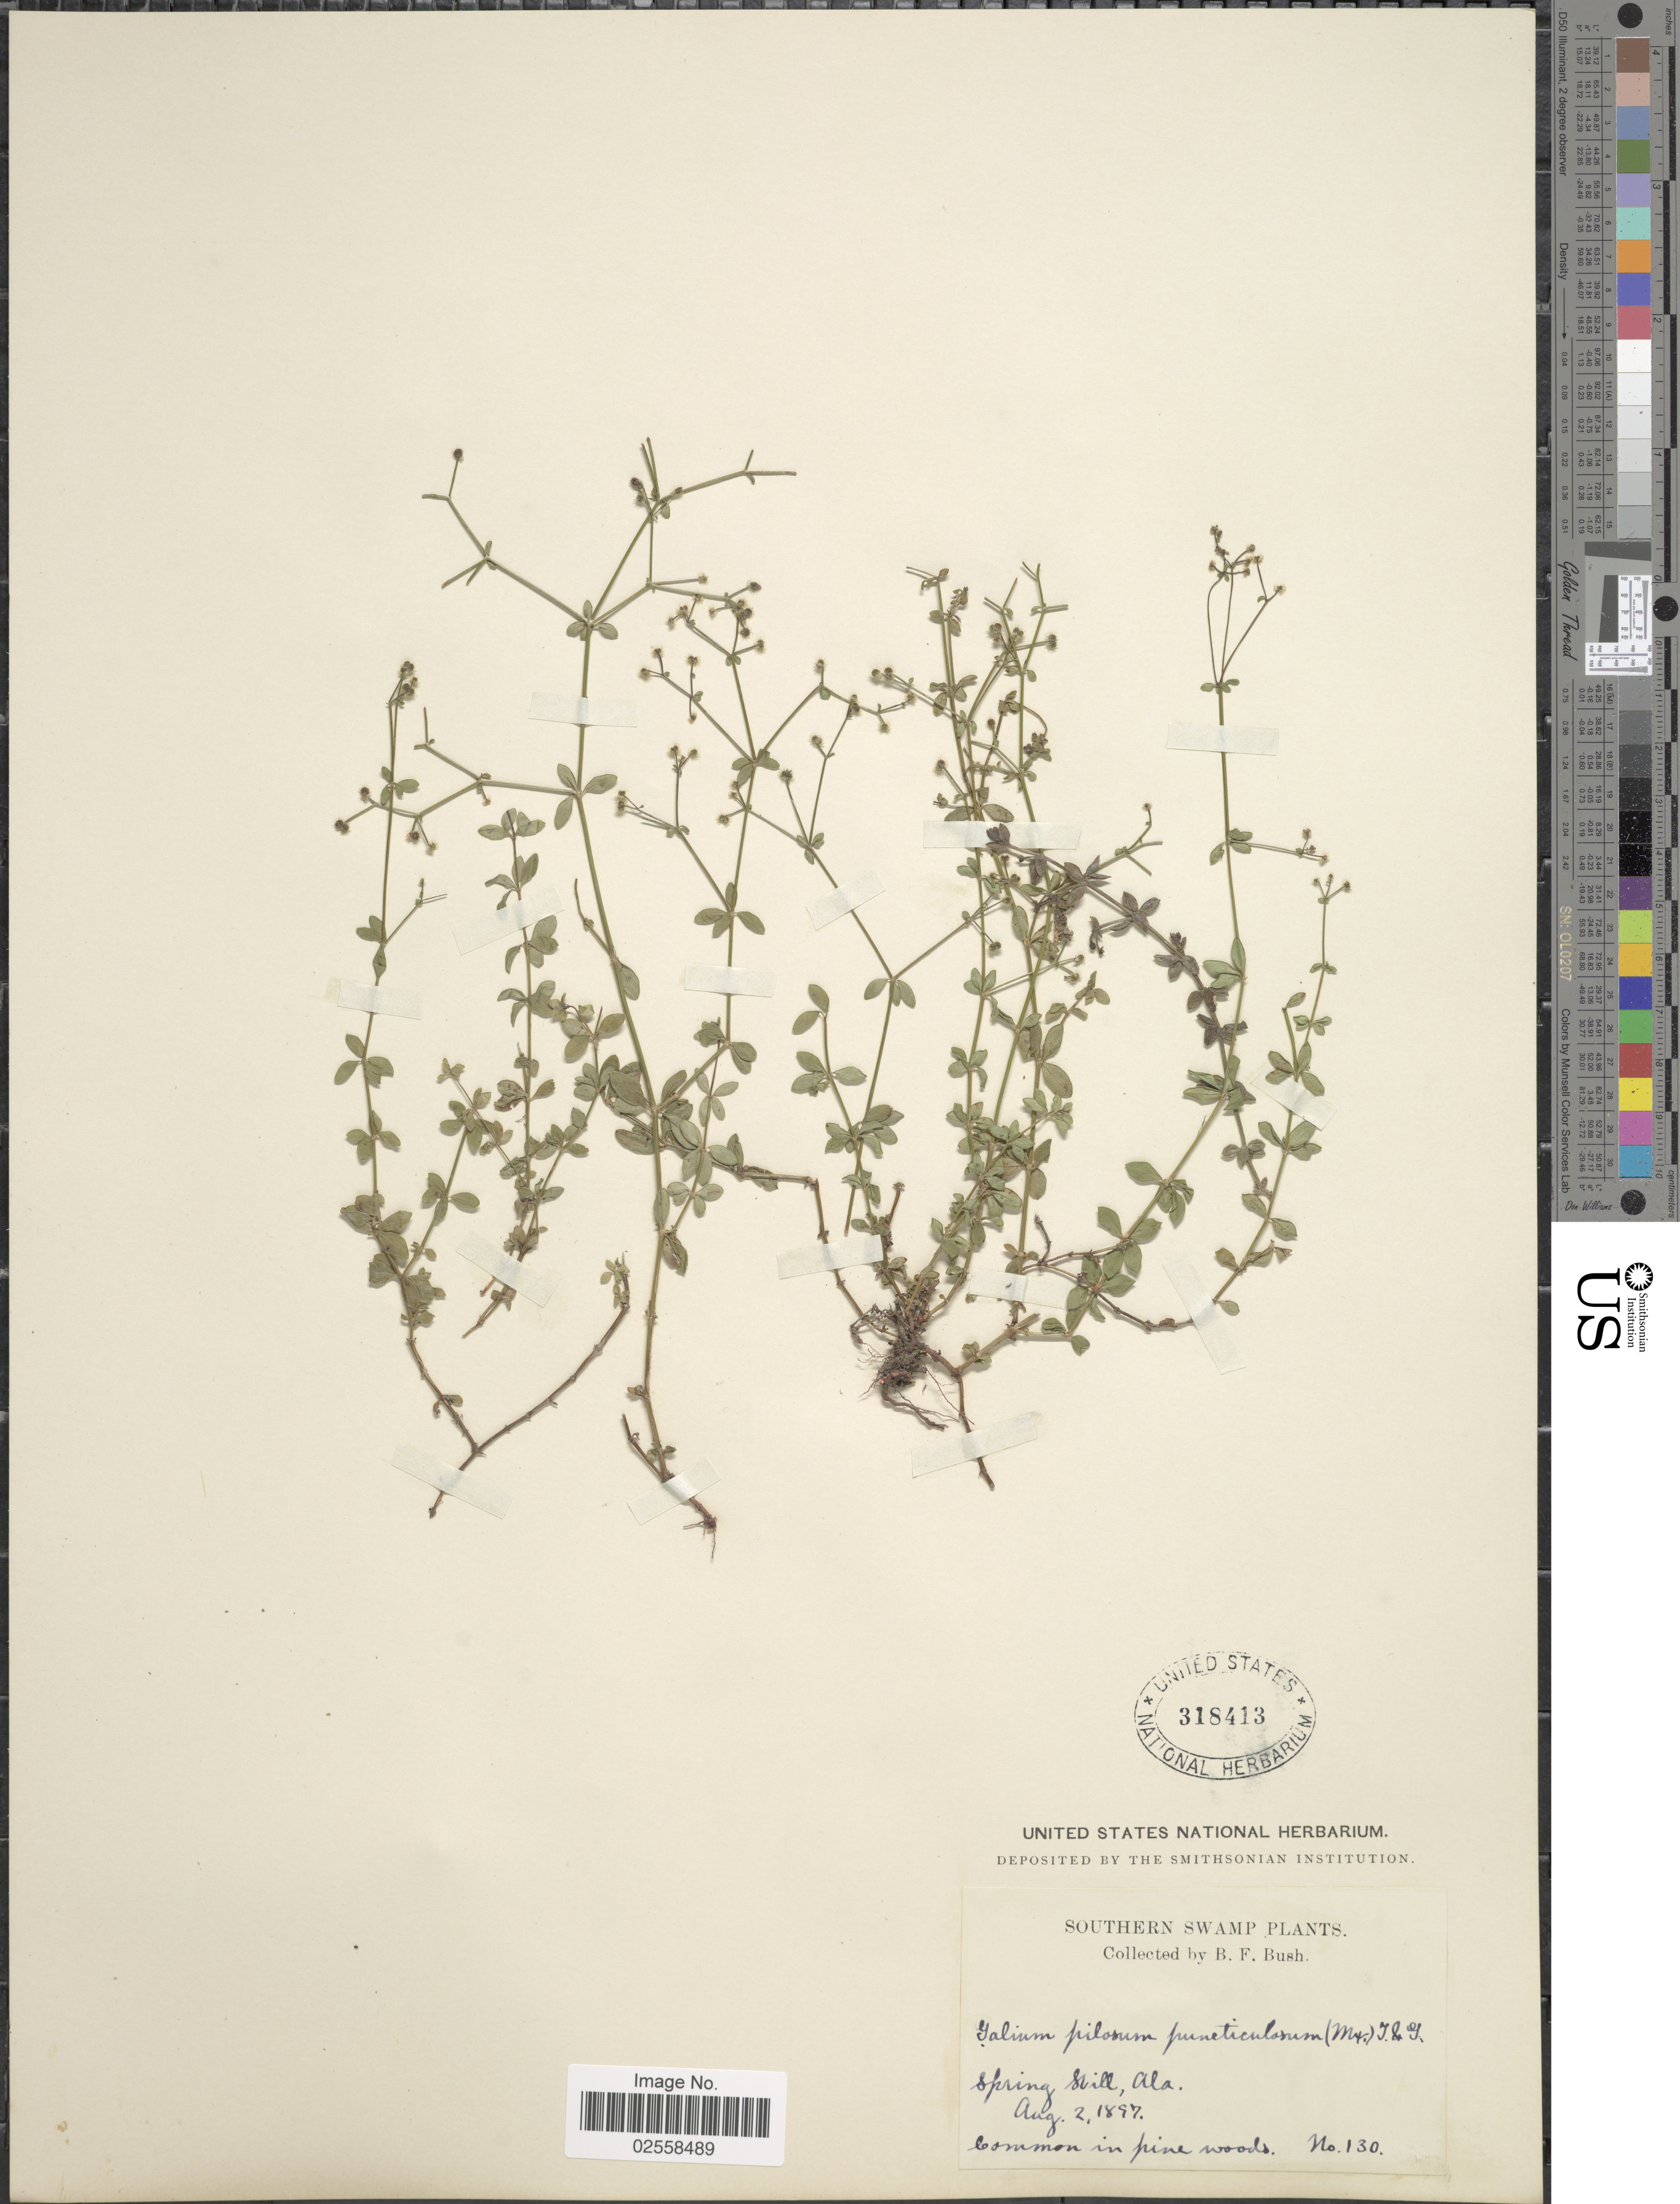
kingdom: Plantae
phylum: Tracheophyta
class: Magnoliopsida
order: Gentianales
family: Rubiaceae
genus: Galium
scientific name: Galium pilosum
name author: Aiton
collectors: B. F. Bush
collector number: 130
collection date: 1897-08-02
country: United States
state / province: Alabama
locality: Southern Swamp Plants, Spring Hill, Ala.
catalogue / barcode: US 318413